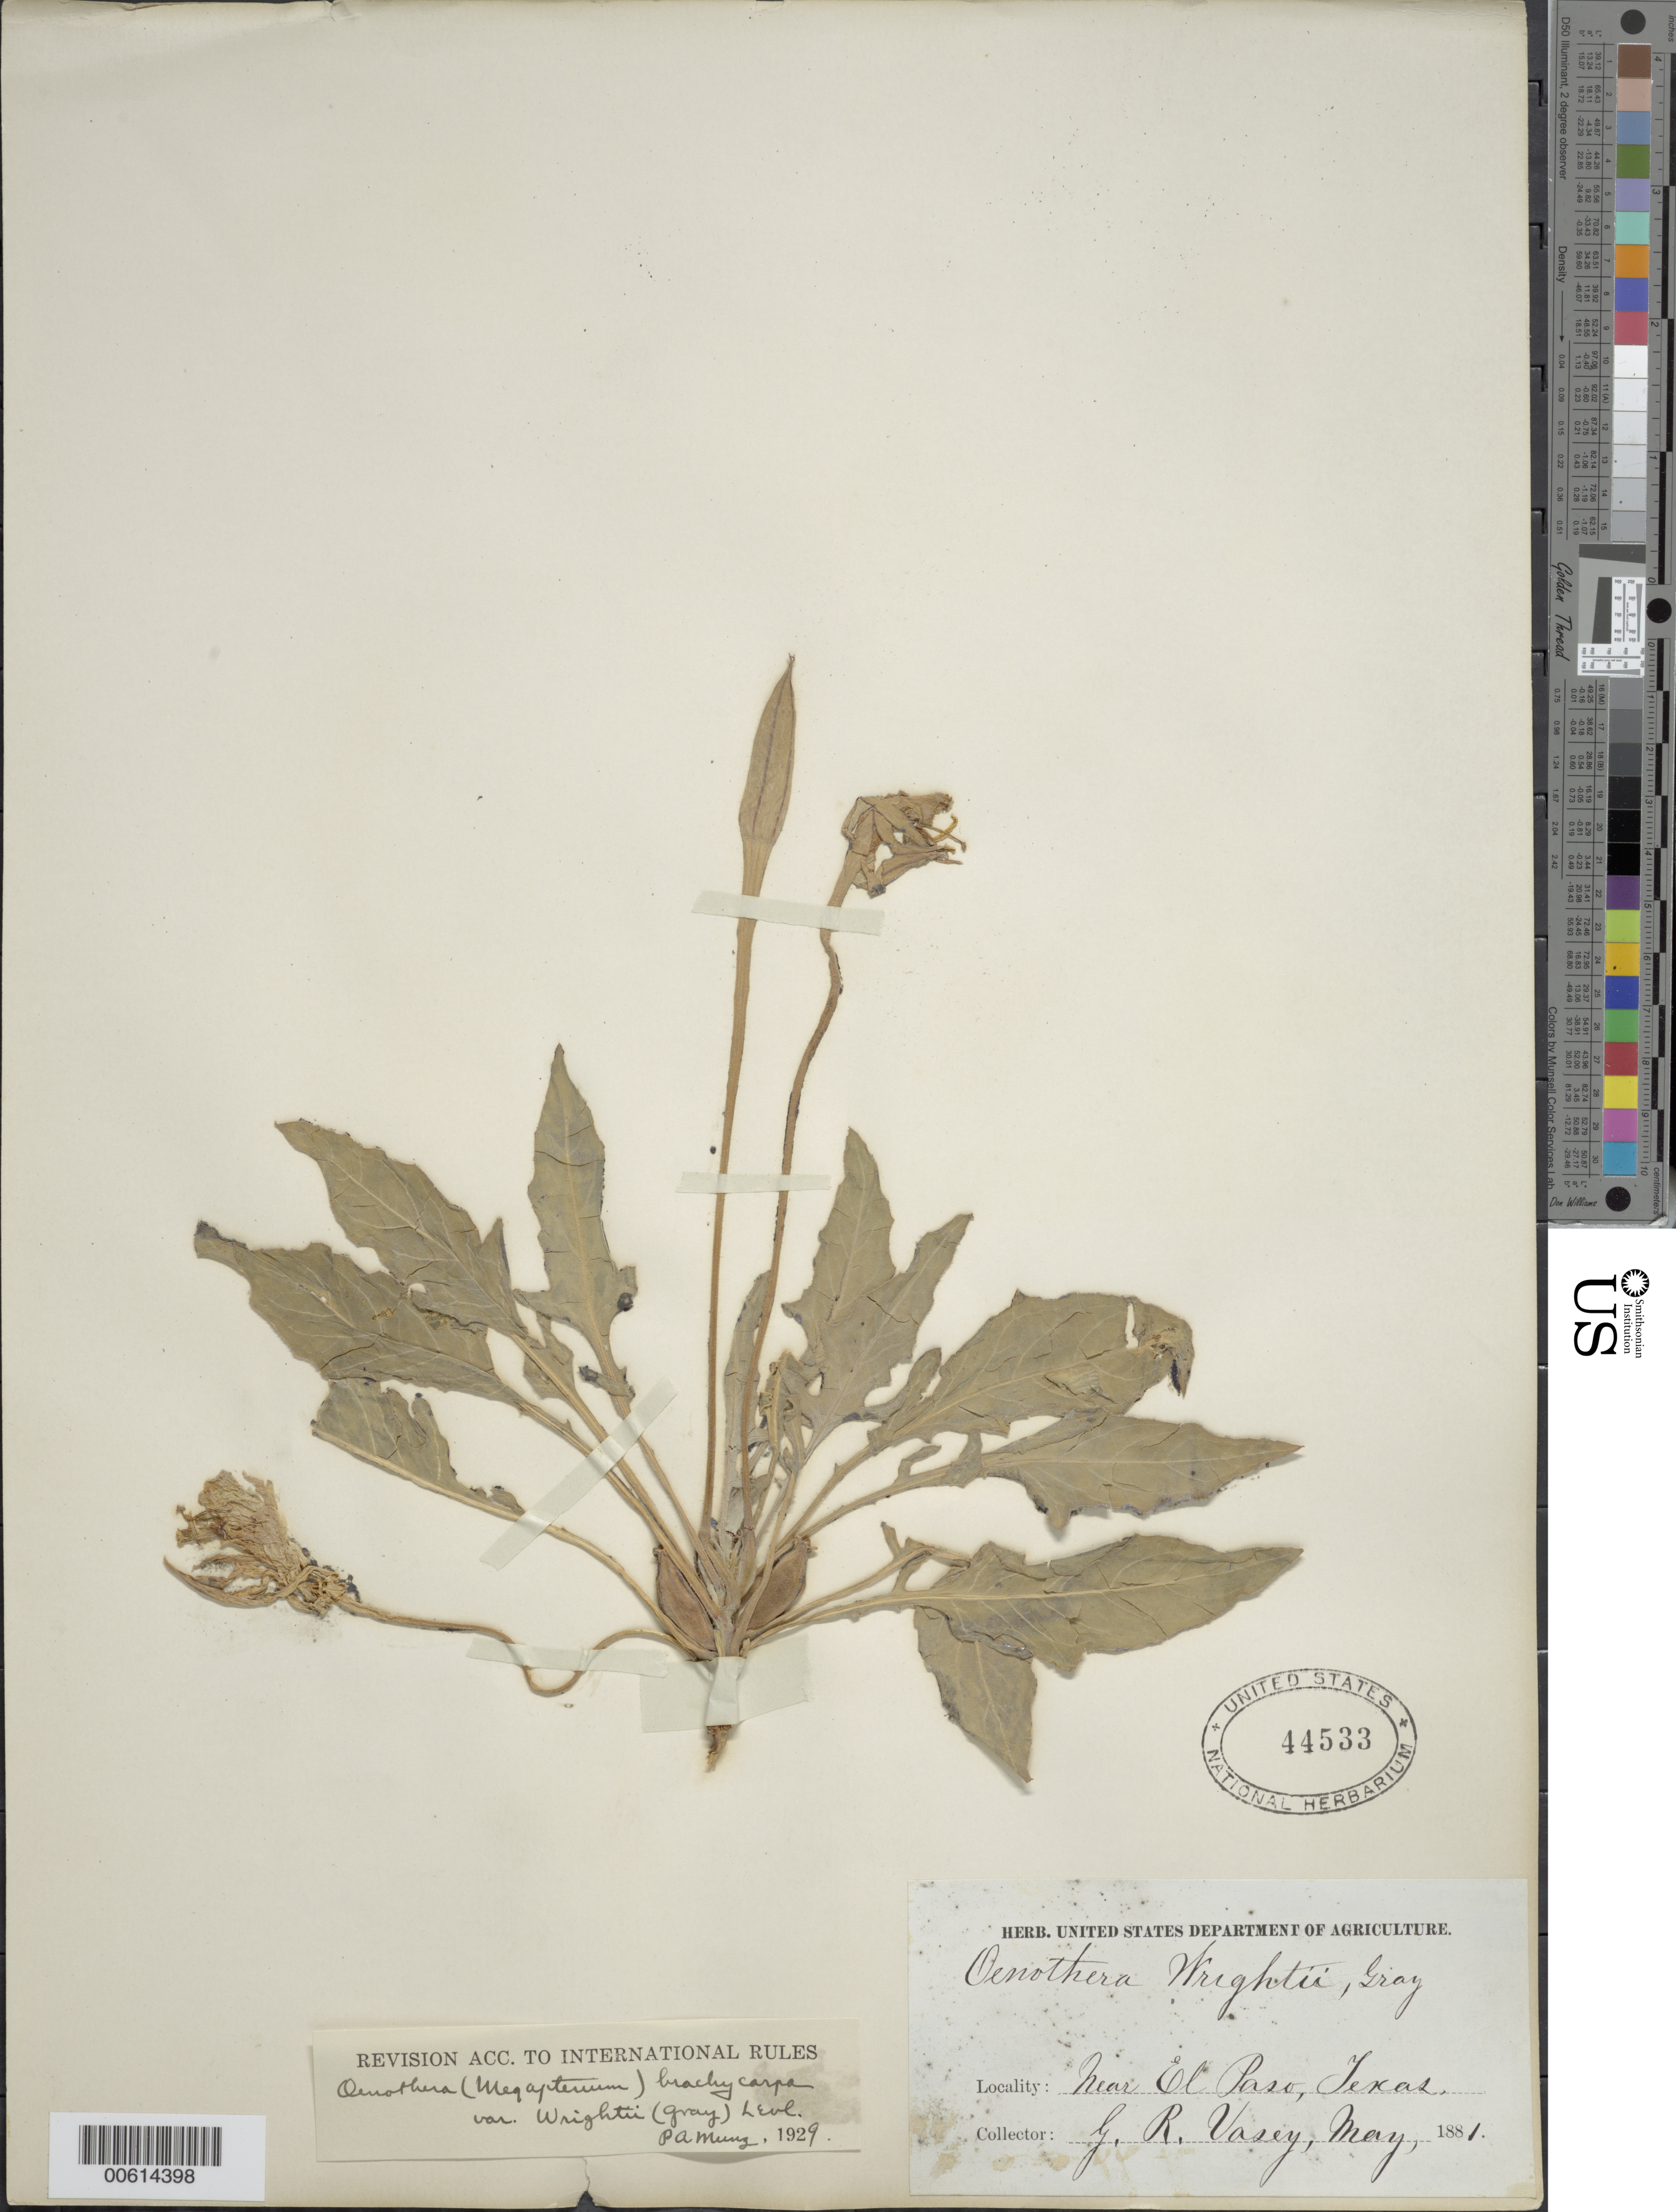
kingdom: Plantae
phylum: Tracheophyta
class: Magnoliopsida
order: Myrtales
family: Onagraceae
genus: Oenothera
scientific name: Oenothera brachycarpa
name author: A. Gray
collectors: G. R. Vasey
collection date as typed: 1881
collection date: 1881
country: United States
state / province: Texas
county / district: El Paso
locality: Near El Paso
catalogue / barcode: US 44533